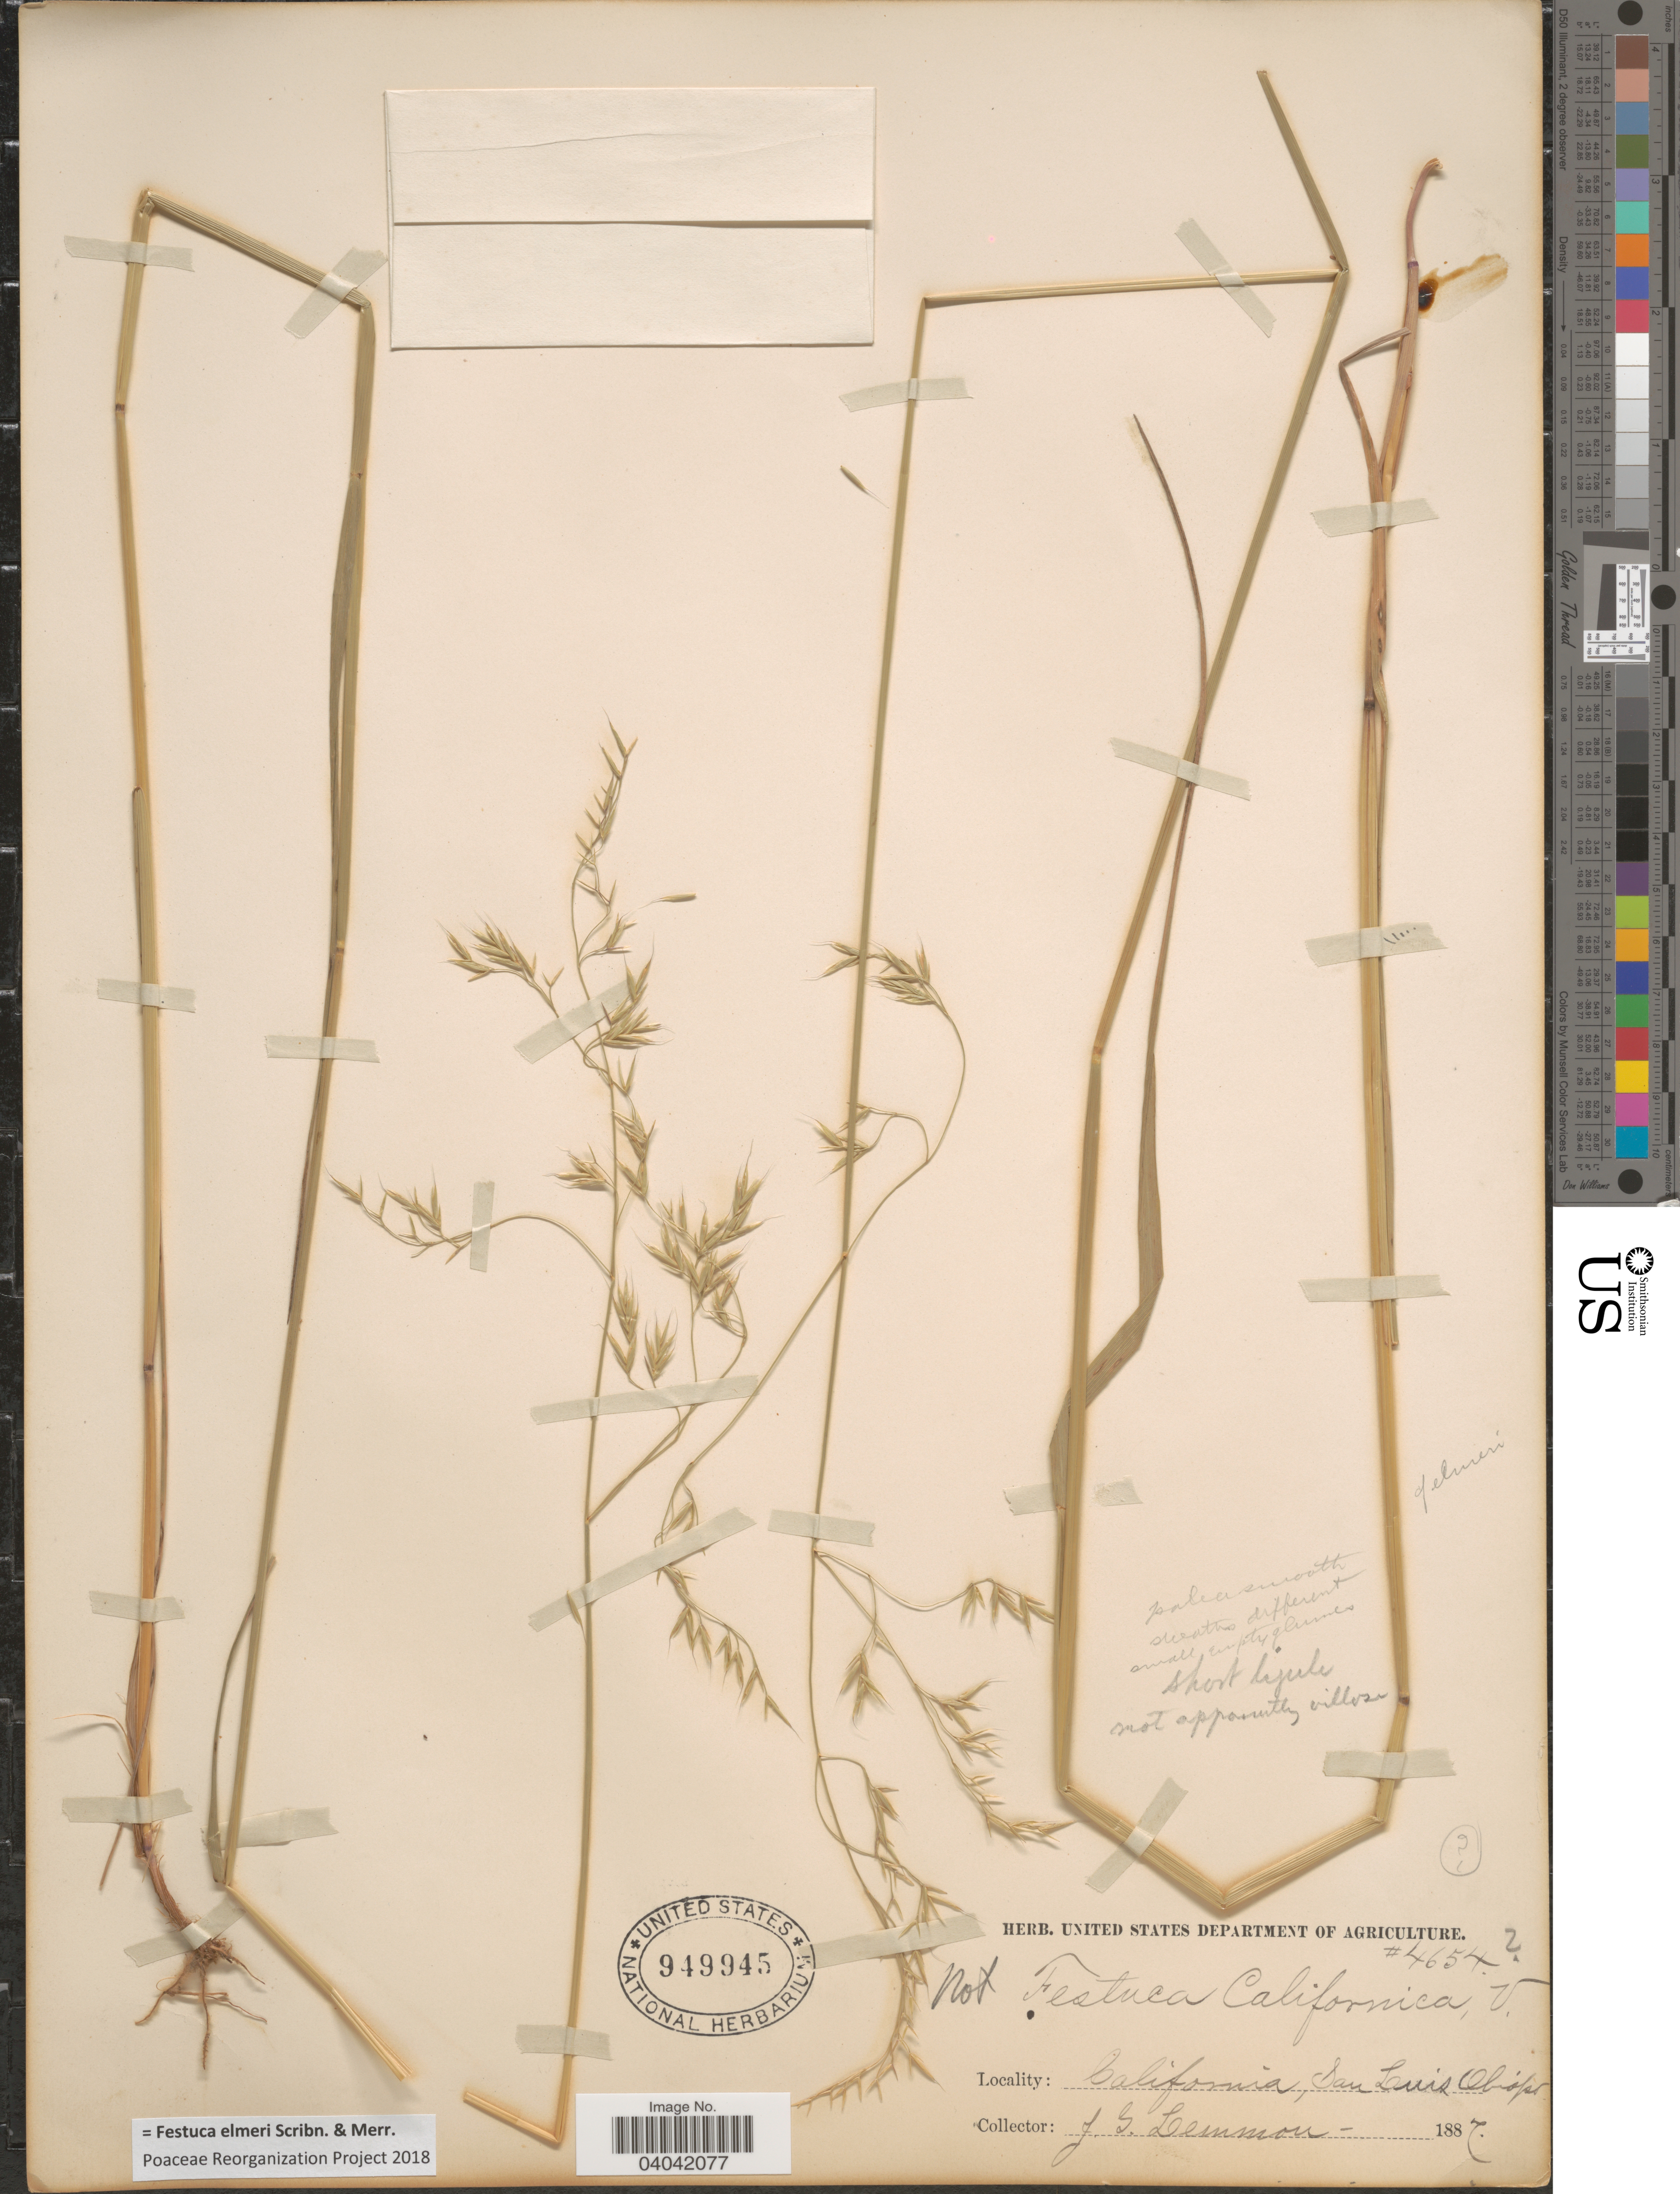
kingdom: Plantae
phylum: Tracheophyta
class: Liliopsida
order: Poales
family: Poaceae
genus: Festuca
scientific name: Festuca elmeri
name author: Scribn. & Merr.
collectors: J. Lemmon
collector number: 4654?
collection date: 1887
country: United States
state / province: California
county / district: San Luis Obispo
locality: San Luis Obispo.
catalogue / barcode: US 949945